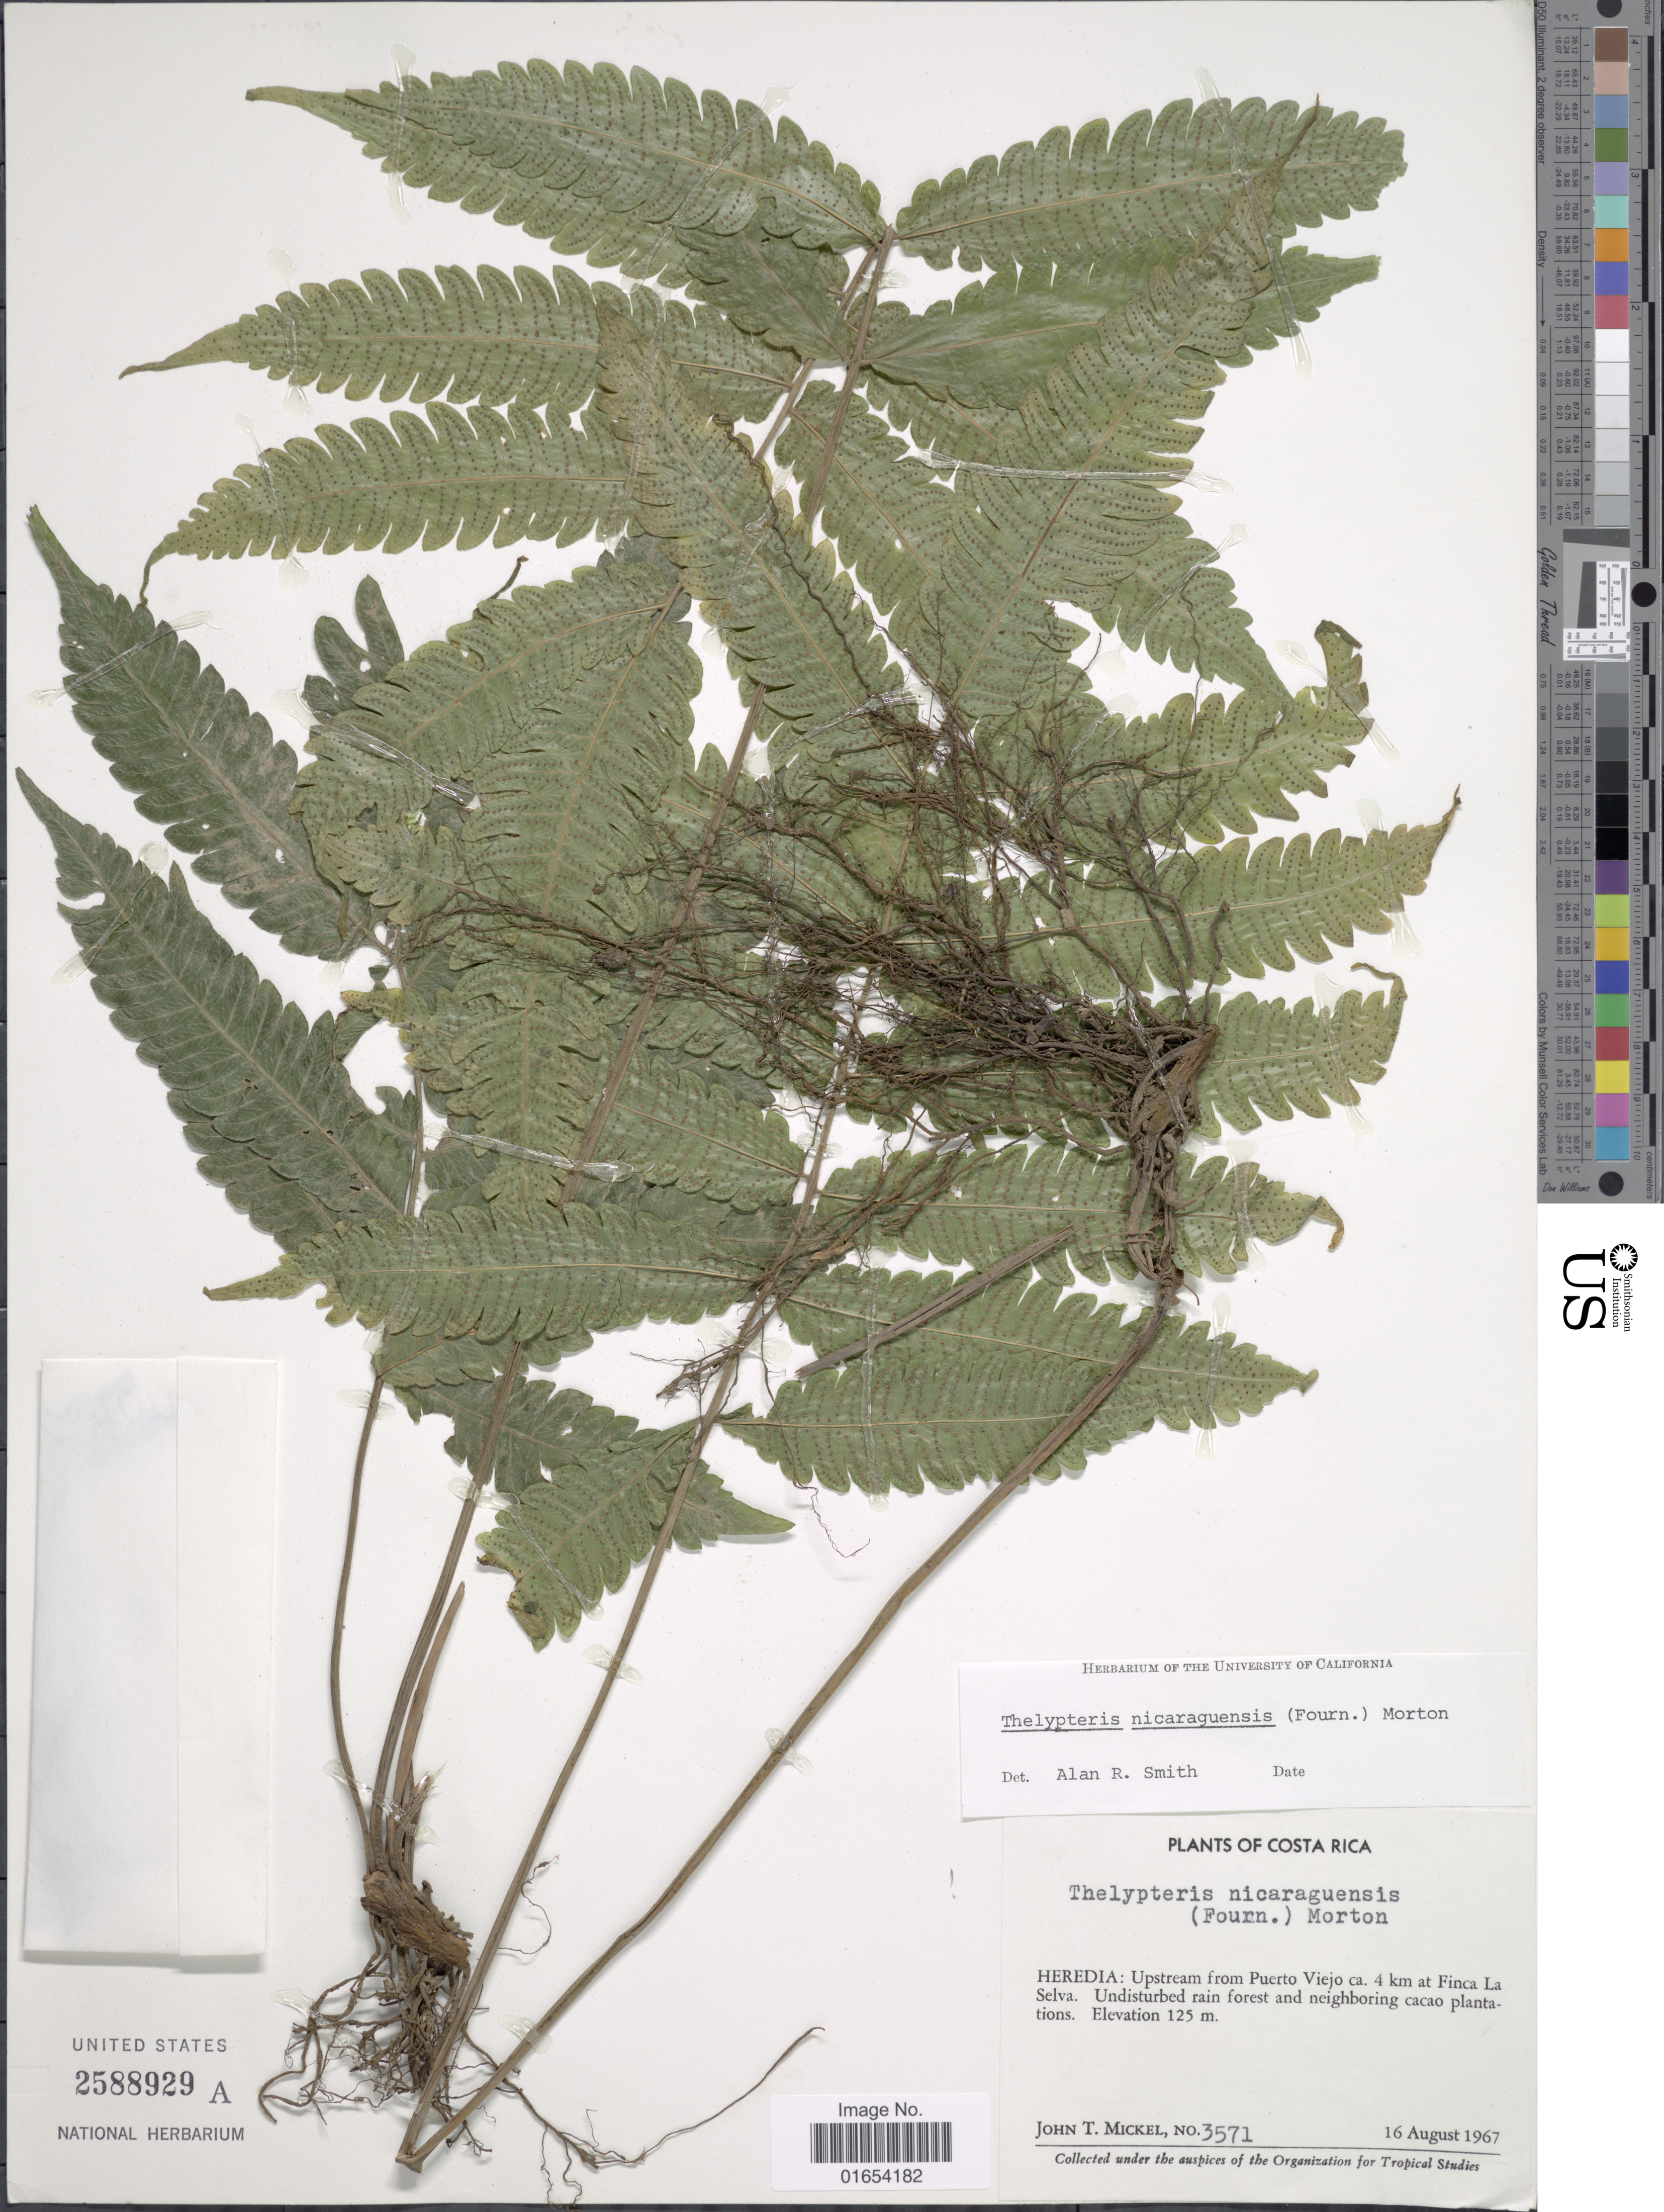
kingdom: Plantae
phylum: Tracheophyta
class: Polypodiopsida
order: Polypodiales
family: Thelypteridaceae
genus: Goniopteris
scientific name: Goniopteris nicaraguensis (C. Chr.) comb. nov., ined 2015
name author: (C. Chr.)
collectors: J. T. Mickel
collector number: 3571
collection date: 1967-08-16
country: Costa Rica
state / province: Heredia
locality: Upstream from Puerto Viejo ca. 4 km at Finca La Selva. Undisturbed rain forest and neighboring cacao plantations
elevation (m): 125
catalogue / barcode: US 2588929A